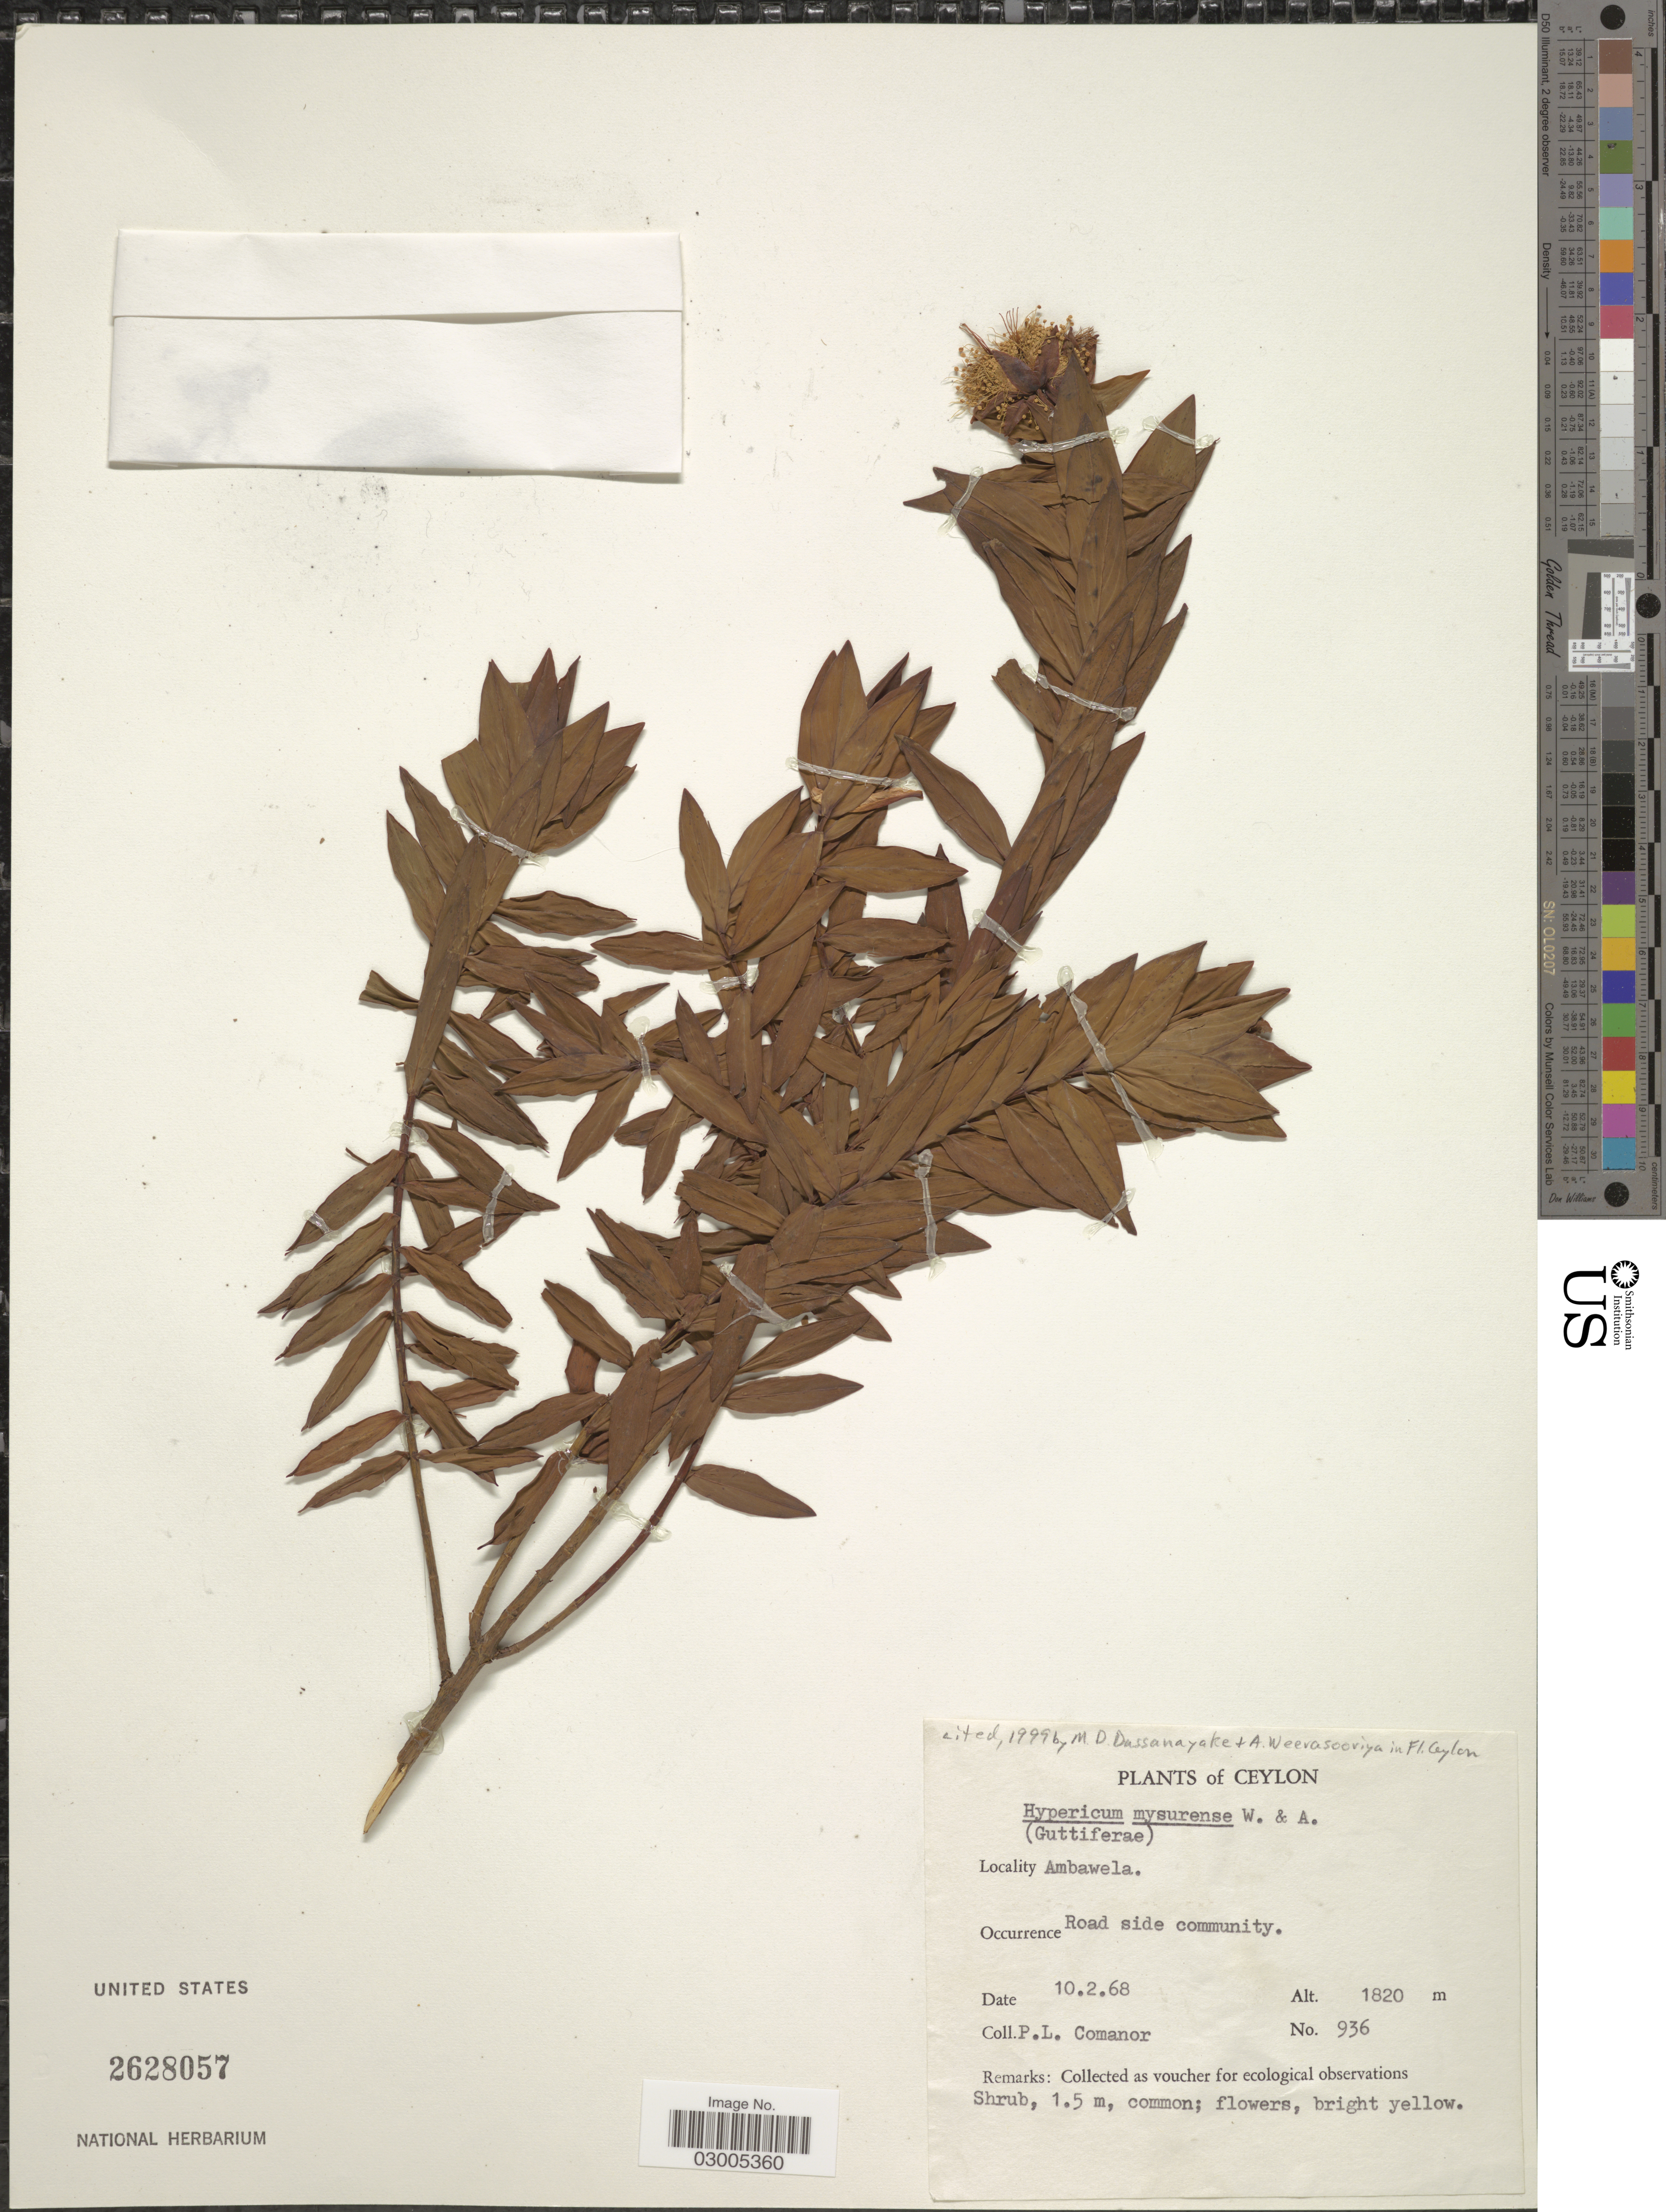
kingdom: Plantae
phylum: Tracheophyta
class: Magnoliopsida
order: Malpighiales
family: Hypericaceae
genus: Hypericum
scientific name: Hypericum mysorense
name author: F. Heyne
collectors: P. Comanor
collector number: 936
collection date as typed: Transcribed d/m/y: 10/2/68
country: Sri Lanka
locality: Ceylon. Ambawela. Road side community.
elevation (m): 1820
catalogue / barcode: US 2628057